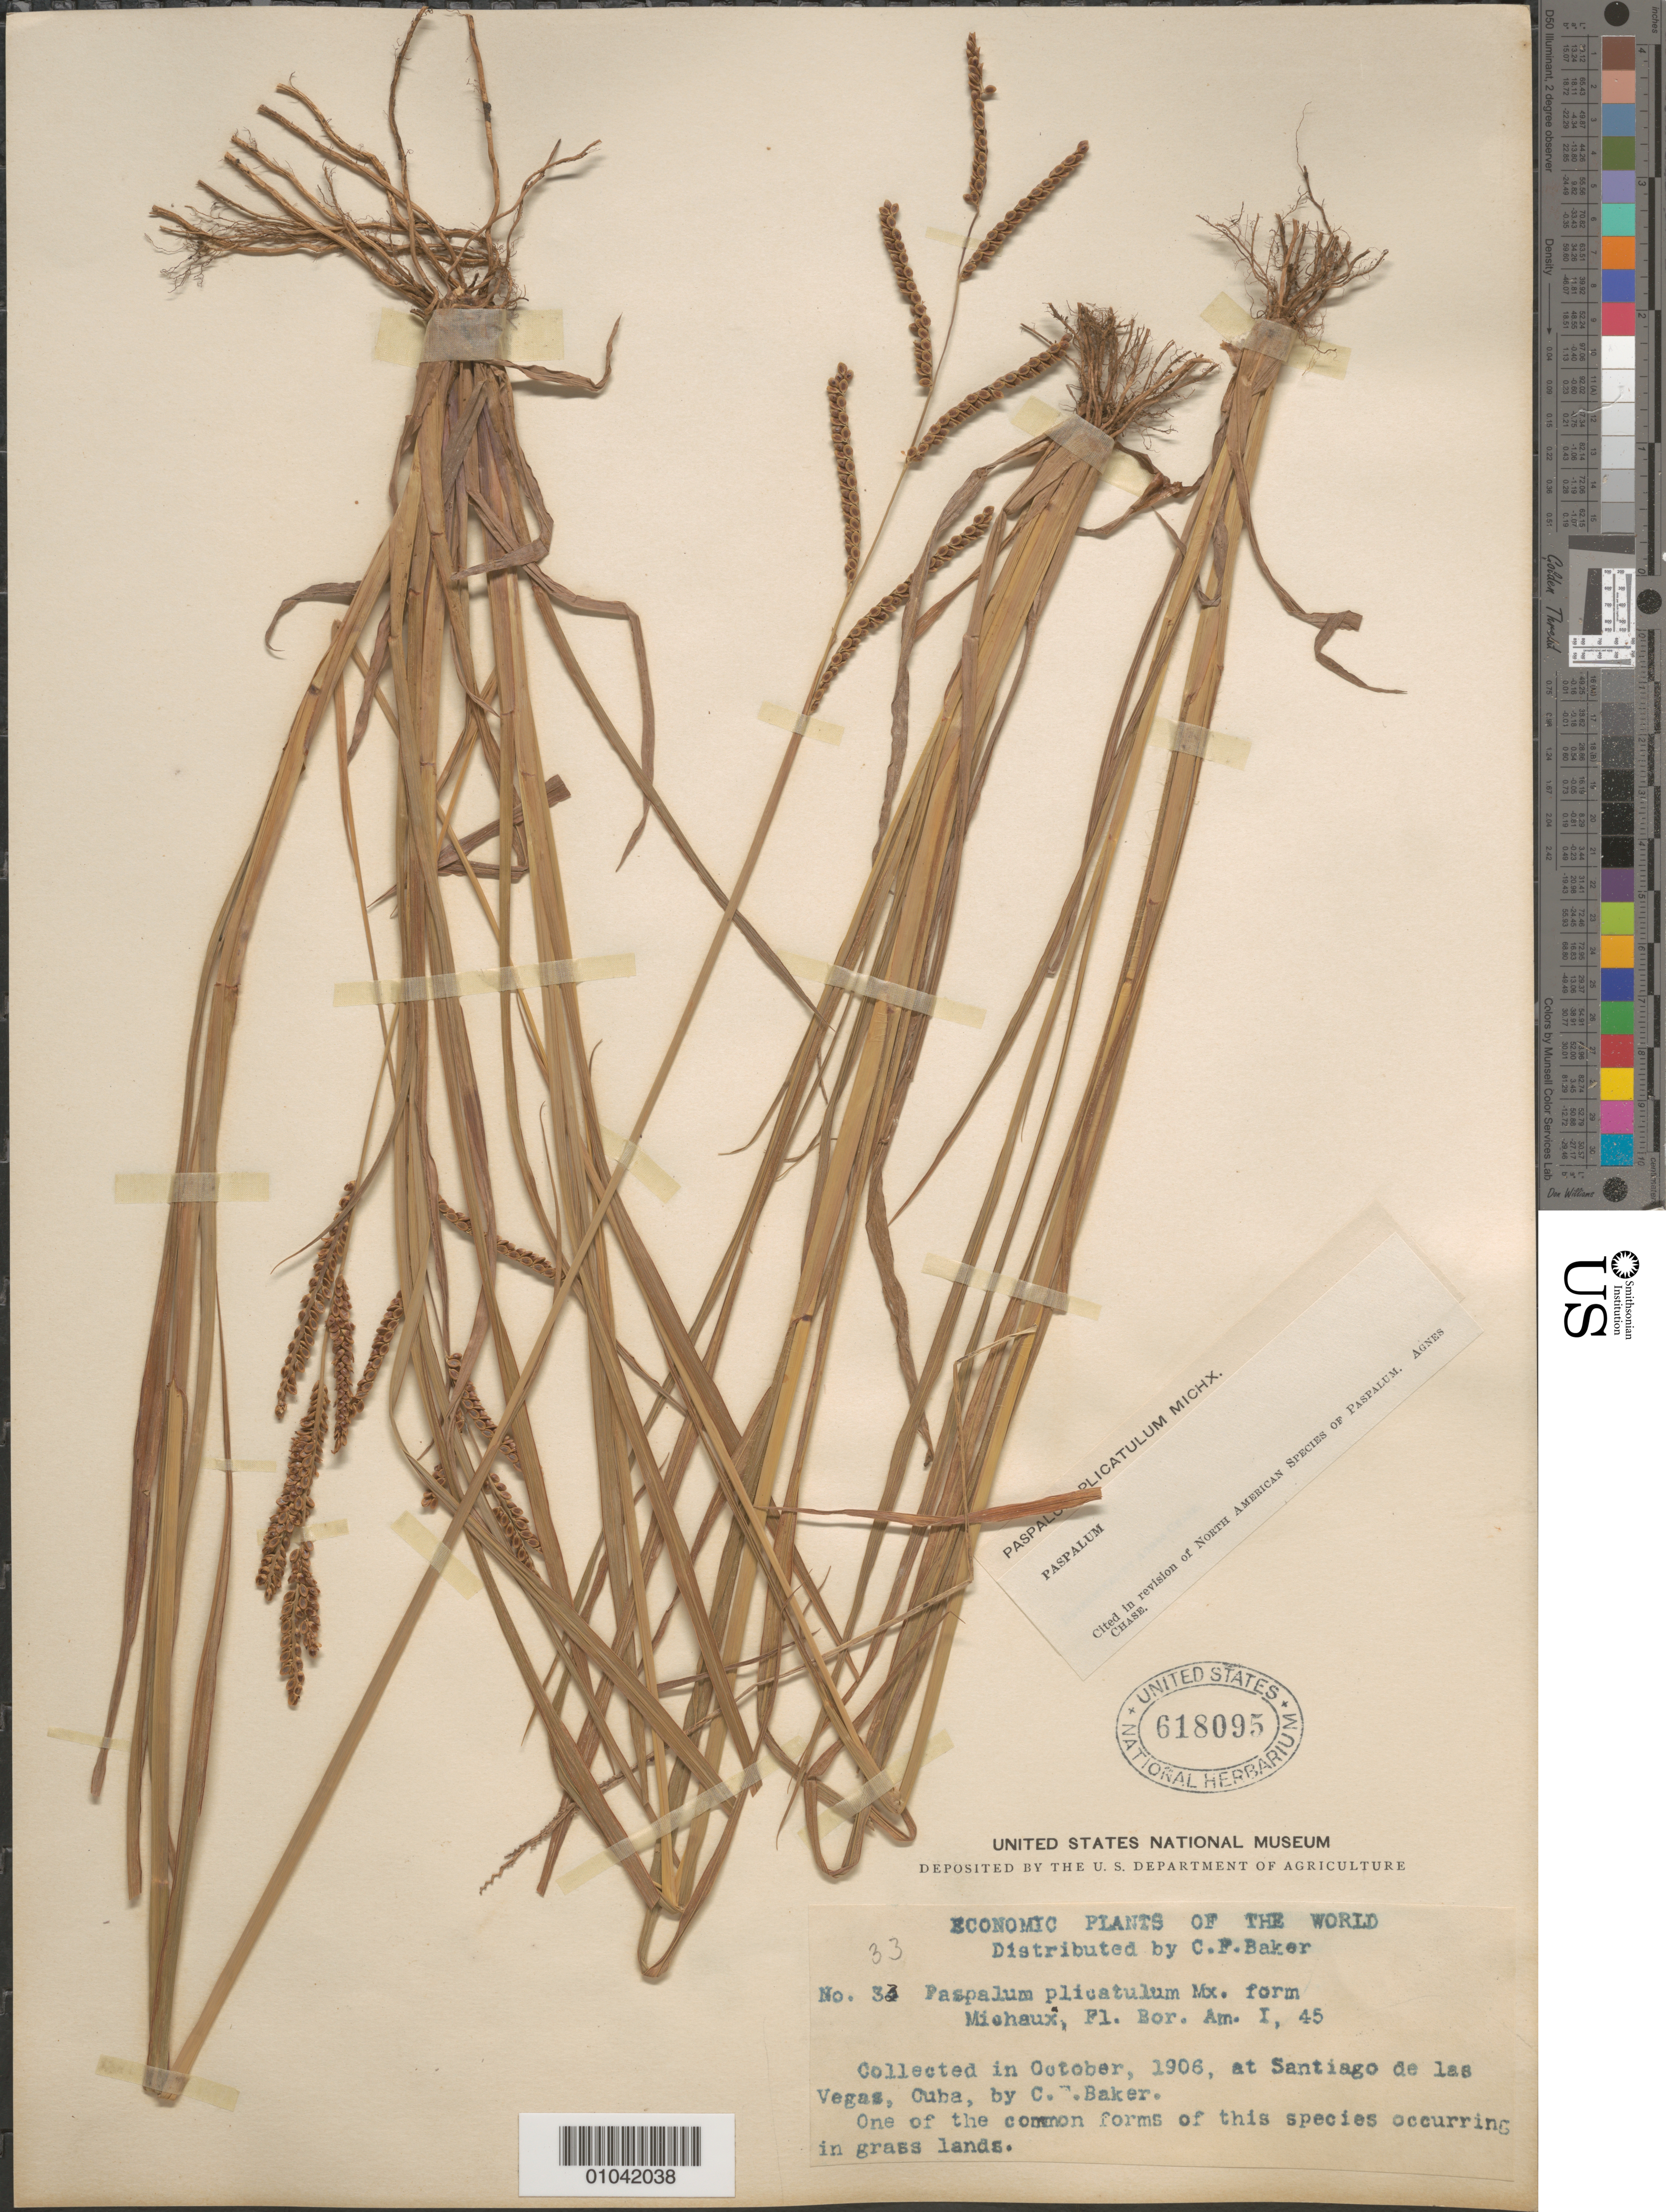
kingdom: Plantae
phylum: Tracheophyta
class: Liliopsida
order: Poales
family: Poaceae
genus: Paspalum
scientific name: Paspalum plicatulum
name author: Michx.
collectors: C. F. Baker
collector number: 33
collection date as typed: Oct 1906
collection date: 1906-10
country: Cuba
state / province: La Habana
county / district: Municipio Boyeros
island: Cuba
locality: Santiago de las Vegas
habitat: Grasslands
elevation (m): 97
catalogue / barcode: US 618095